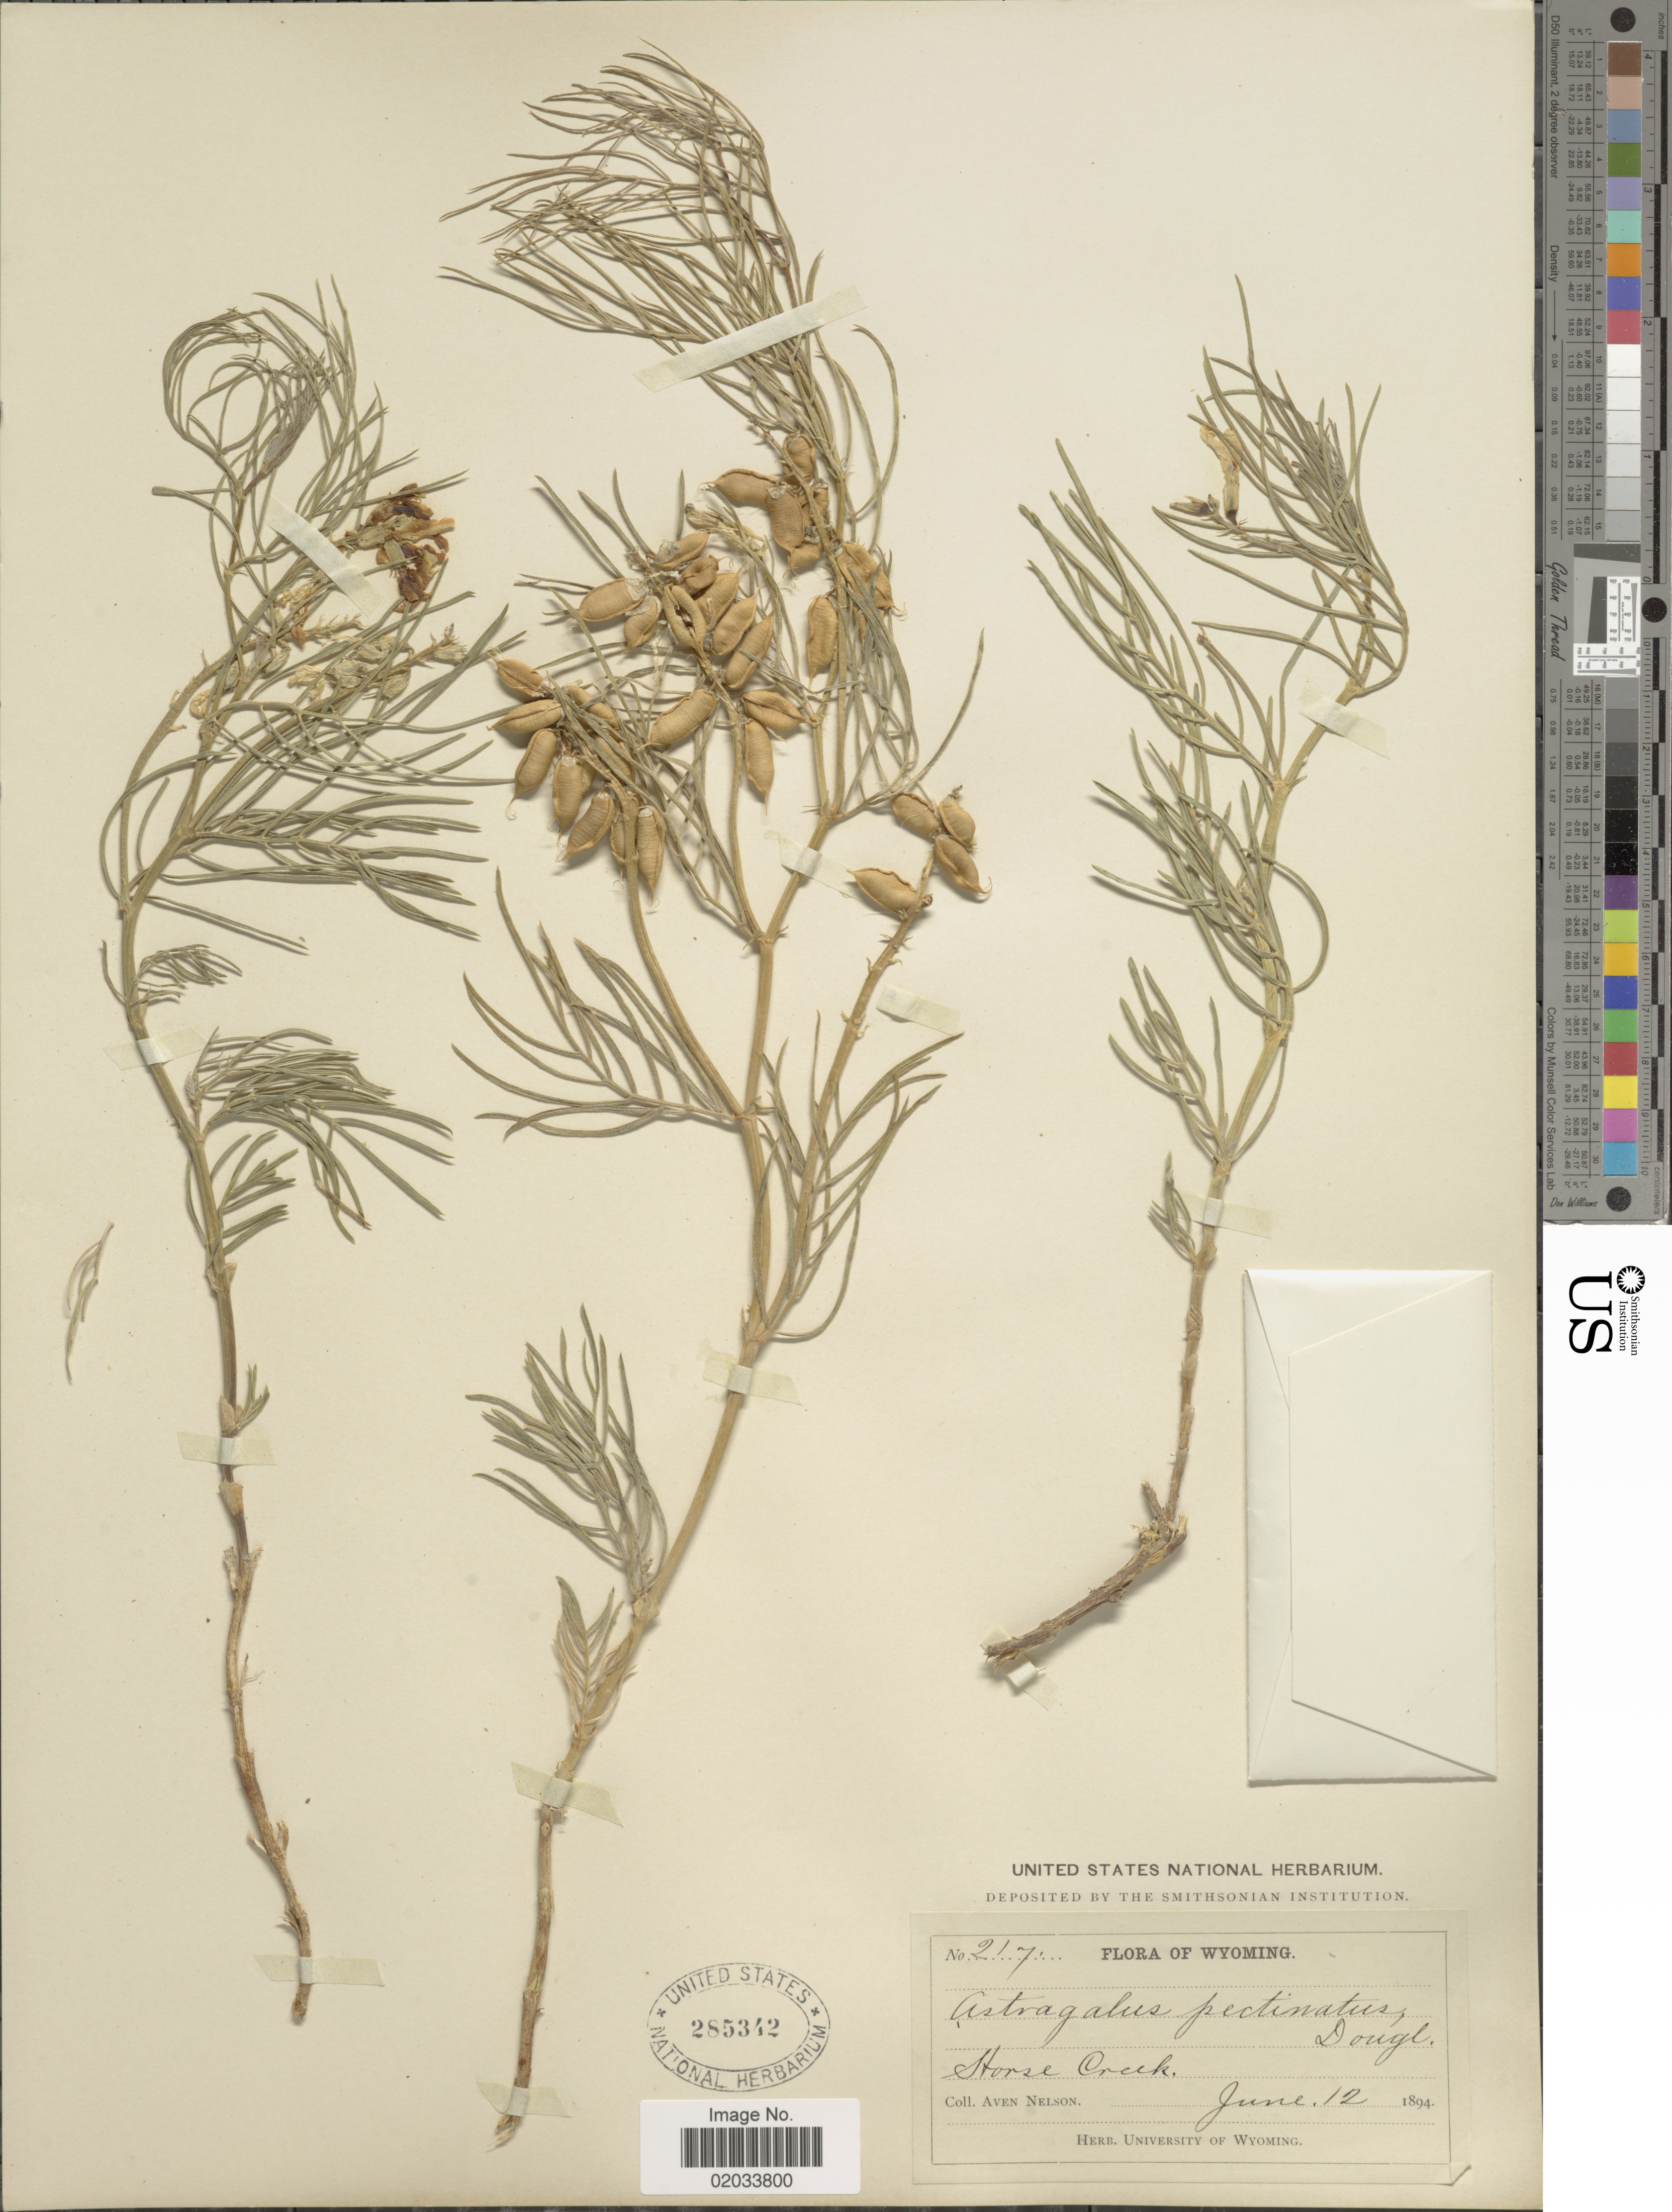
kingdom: Plantae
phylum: Tracheophyta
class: Magnoliopsida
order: Fabales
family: Fabaceae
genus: Astragalus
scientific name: Astragalus pectinatus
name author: (Hook.) G. Don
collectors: A. Nelson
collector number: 217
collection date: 1894-06-12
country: United States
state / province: Wyoming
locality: Horse Creek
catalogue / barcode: US 285342